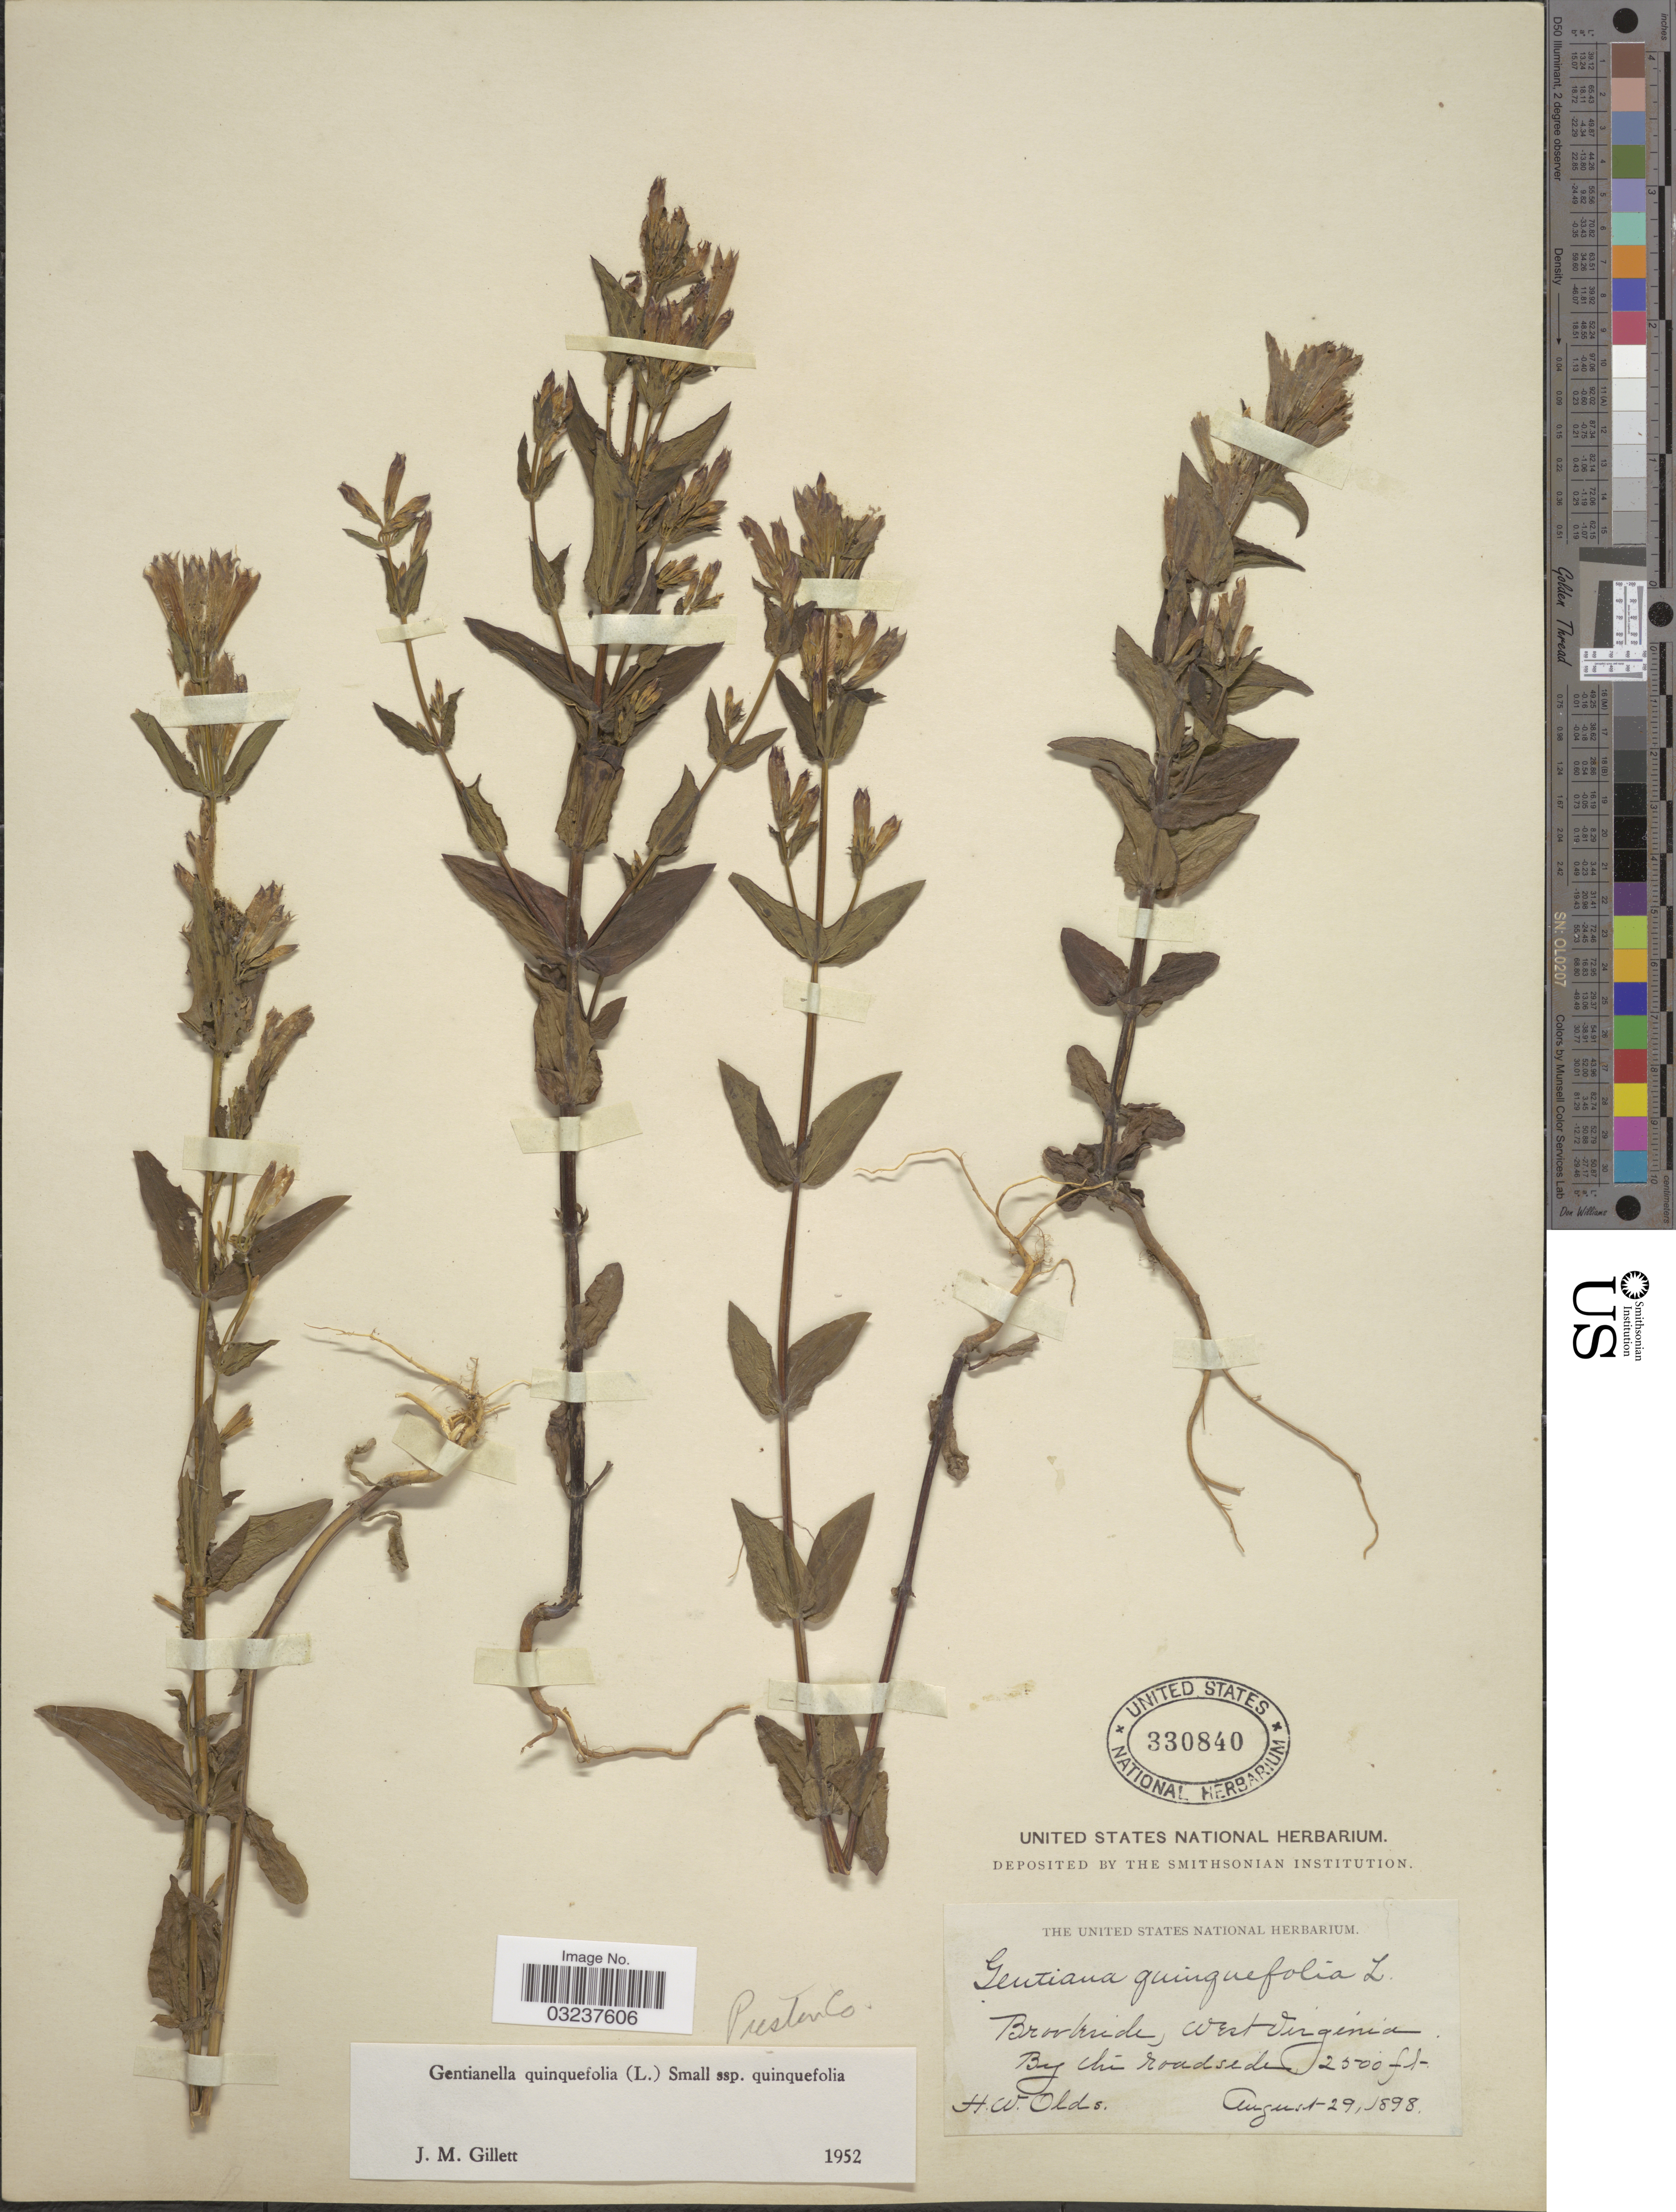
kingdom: Plantae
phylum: Tracheophyta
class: Magnoliopsida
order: Gentianales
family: Gentianaceae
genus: Gentianella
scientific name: Gentianella quinquefolia subsp. quinquefolia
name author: (L.) Small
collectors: H. W. Olds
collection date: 1898-08-29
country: United States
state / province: West Virginia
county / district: Preston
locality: Brookside, Preston Co.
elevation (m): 762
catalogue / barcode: US 330840